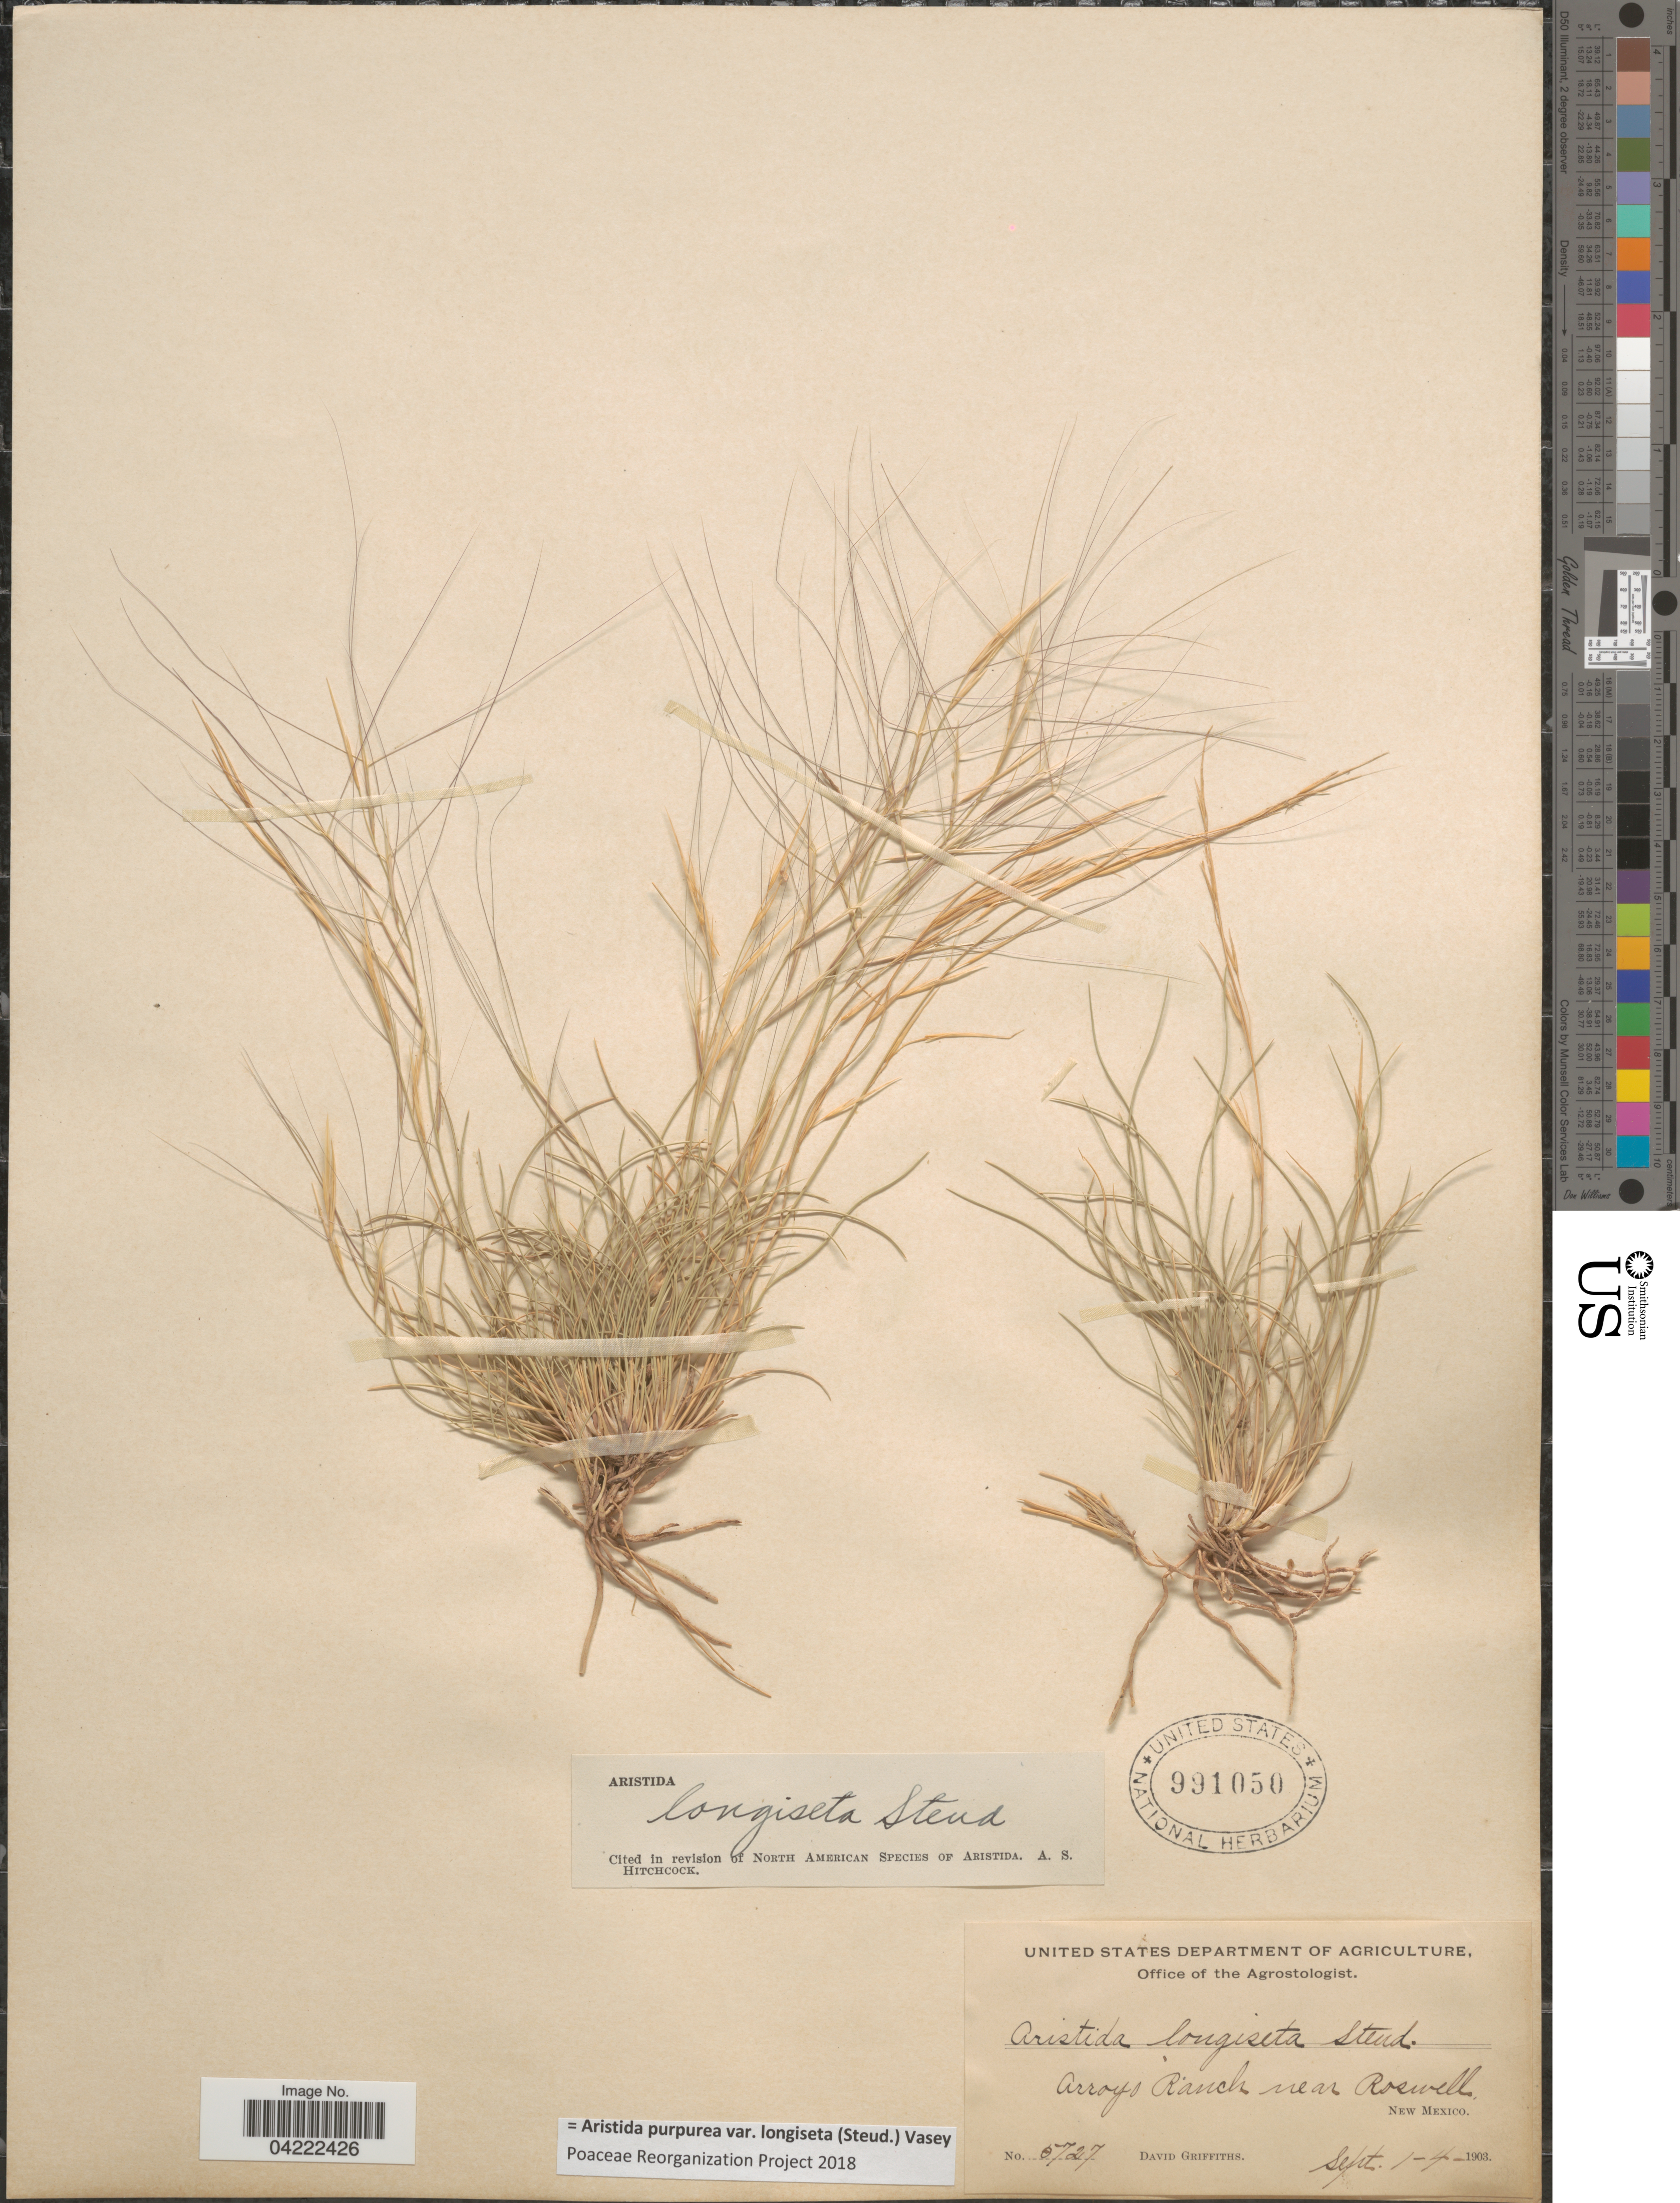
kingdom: Plantae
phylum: Tracheophyta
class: Liliopsida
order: Poales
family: Poaceae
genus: Aristida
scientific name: Aristida purpurea var. longiseta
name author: (Steud.) Vasey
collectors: D. Griffiths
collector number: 5727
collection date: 1903-09-01/1903-09-04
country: United States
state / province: New Mexico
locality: Arroyo Ranch near Roswell.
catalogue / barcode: US 991050